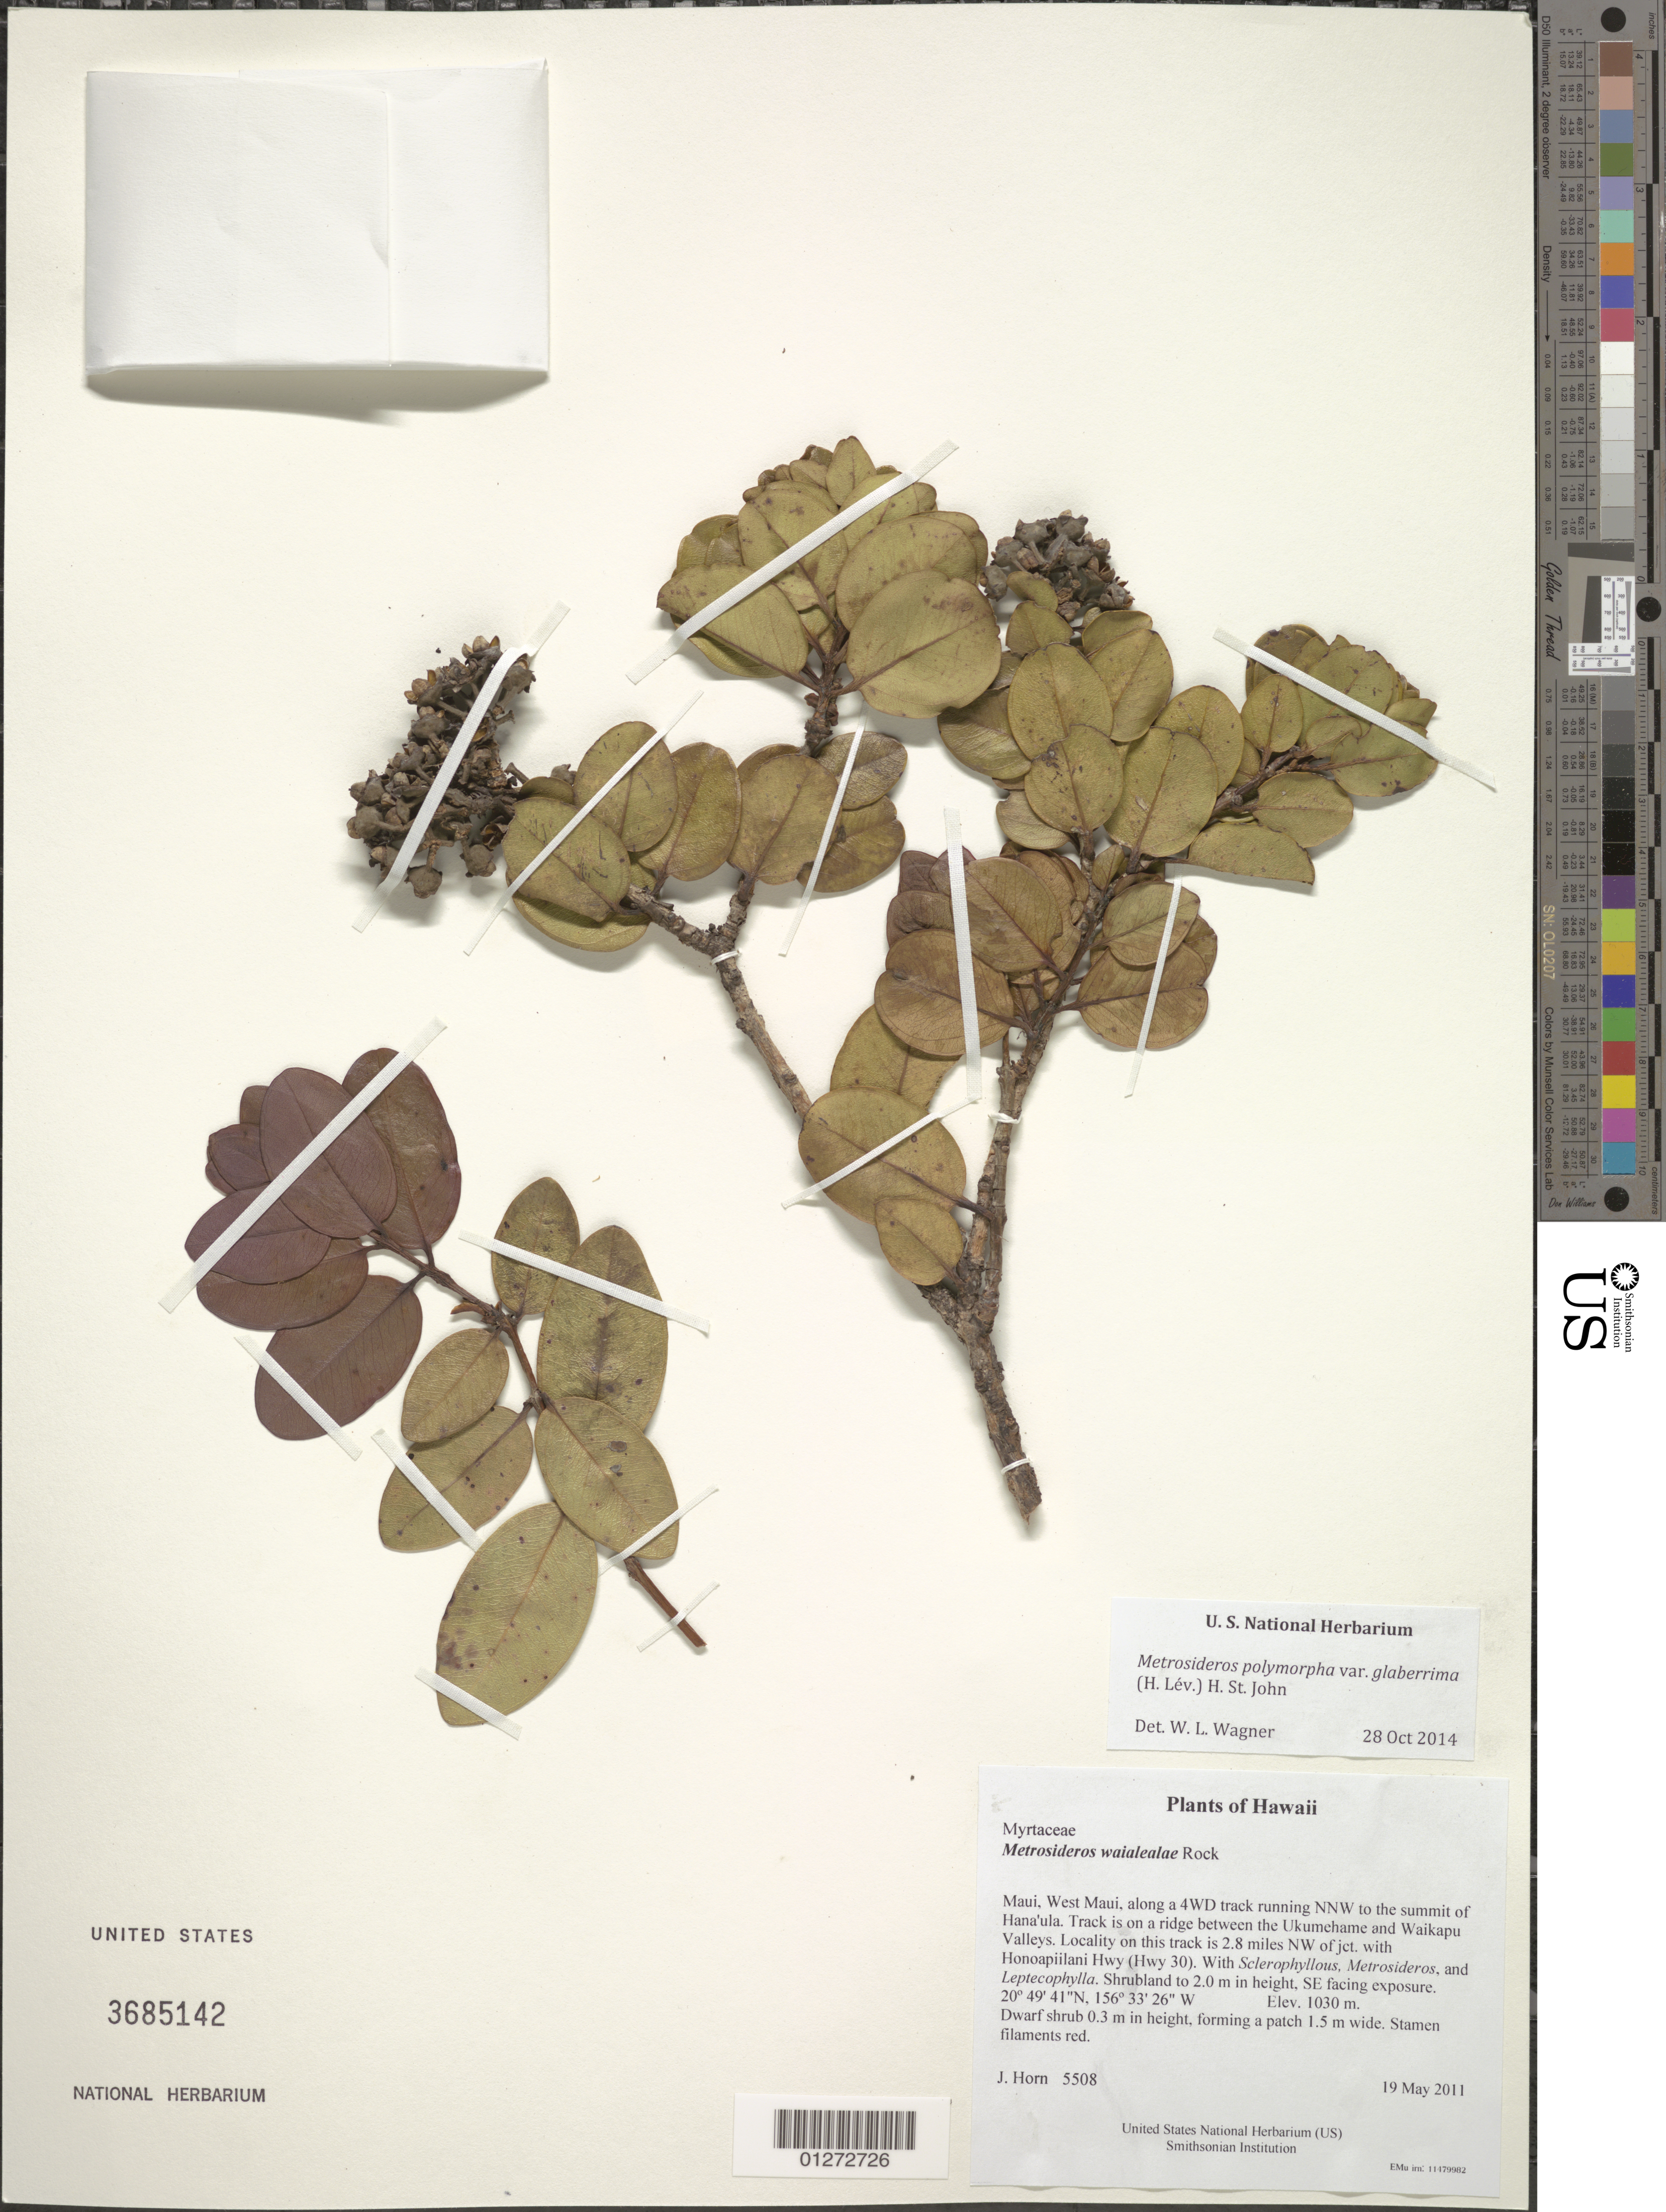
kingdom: Plantae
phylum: Tracheophyta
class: Magnoliopsida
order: Myrtales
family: Myrtaceae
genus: Metrosideros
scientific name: Metrosideros polymorpha var. glaberrima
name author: (H. Lév.) H. St. John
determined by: Wagner, W. L., (BOT), Smithsonian Institution - National Museum of Natural History (UNITED STATES)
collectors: J. Horn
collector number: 5508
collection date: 2011-05-19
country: United States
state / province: Hawaii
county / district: Maui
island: Maui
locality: West Maui, along a 4WD track running NNW to the summit of Hana'ula. Track is on a ridge between the Ukumehame and Waikapu Valleys. Locality on this track is 2.8 miles NW of jct. with Honoapiilani Hwy (Hwy 30).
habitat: Sclerophyllous shrubland to 2.0 m in height, SE facing exposure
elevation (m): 1030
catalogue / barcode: US 3685142